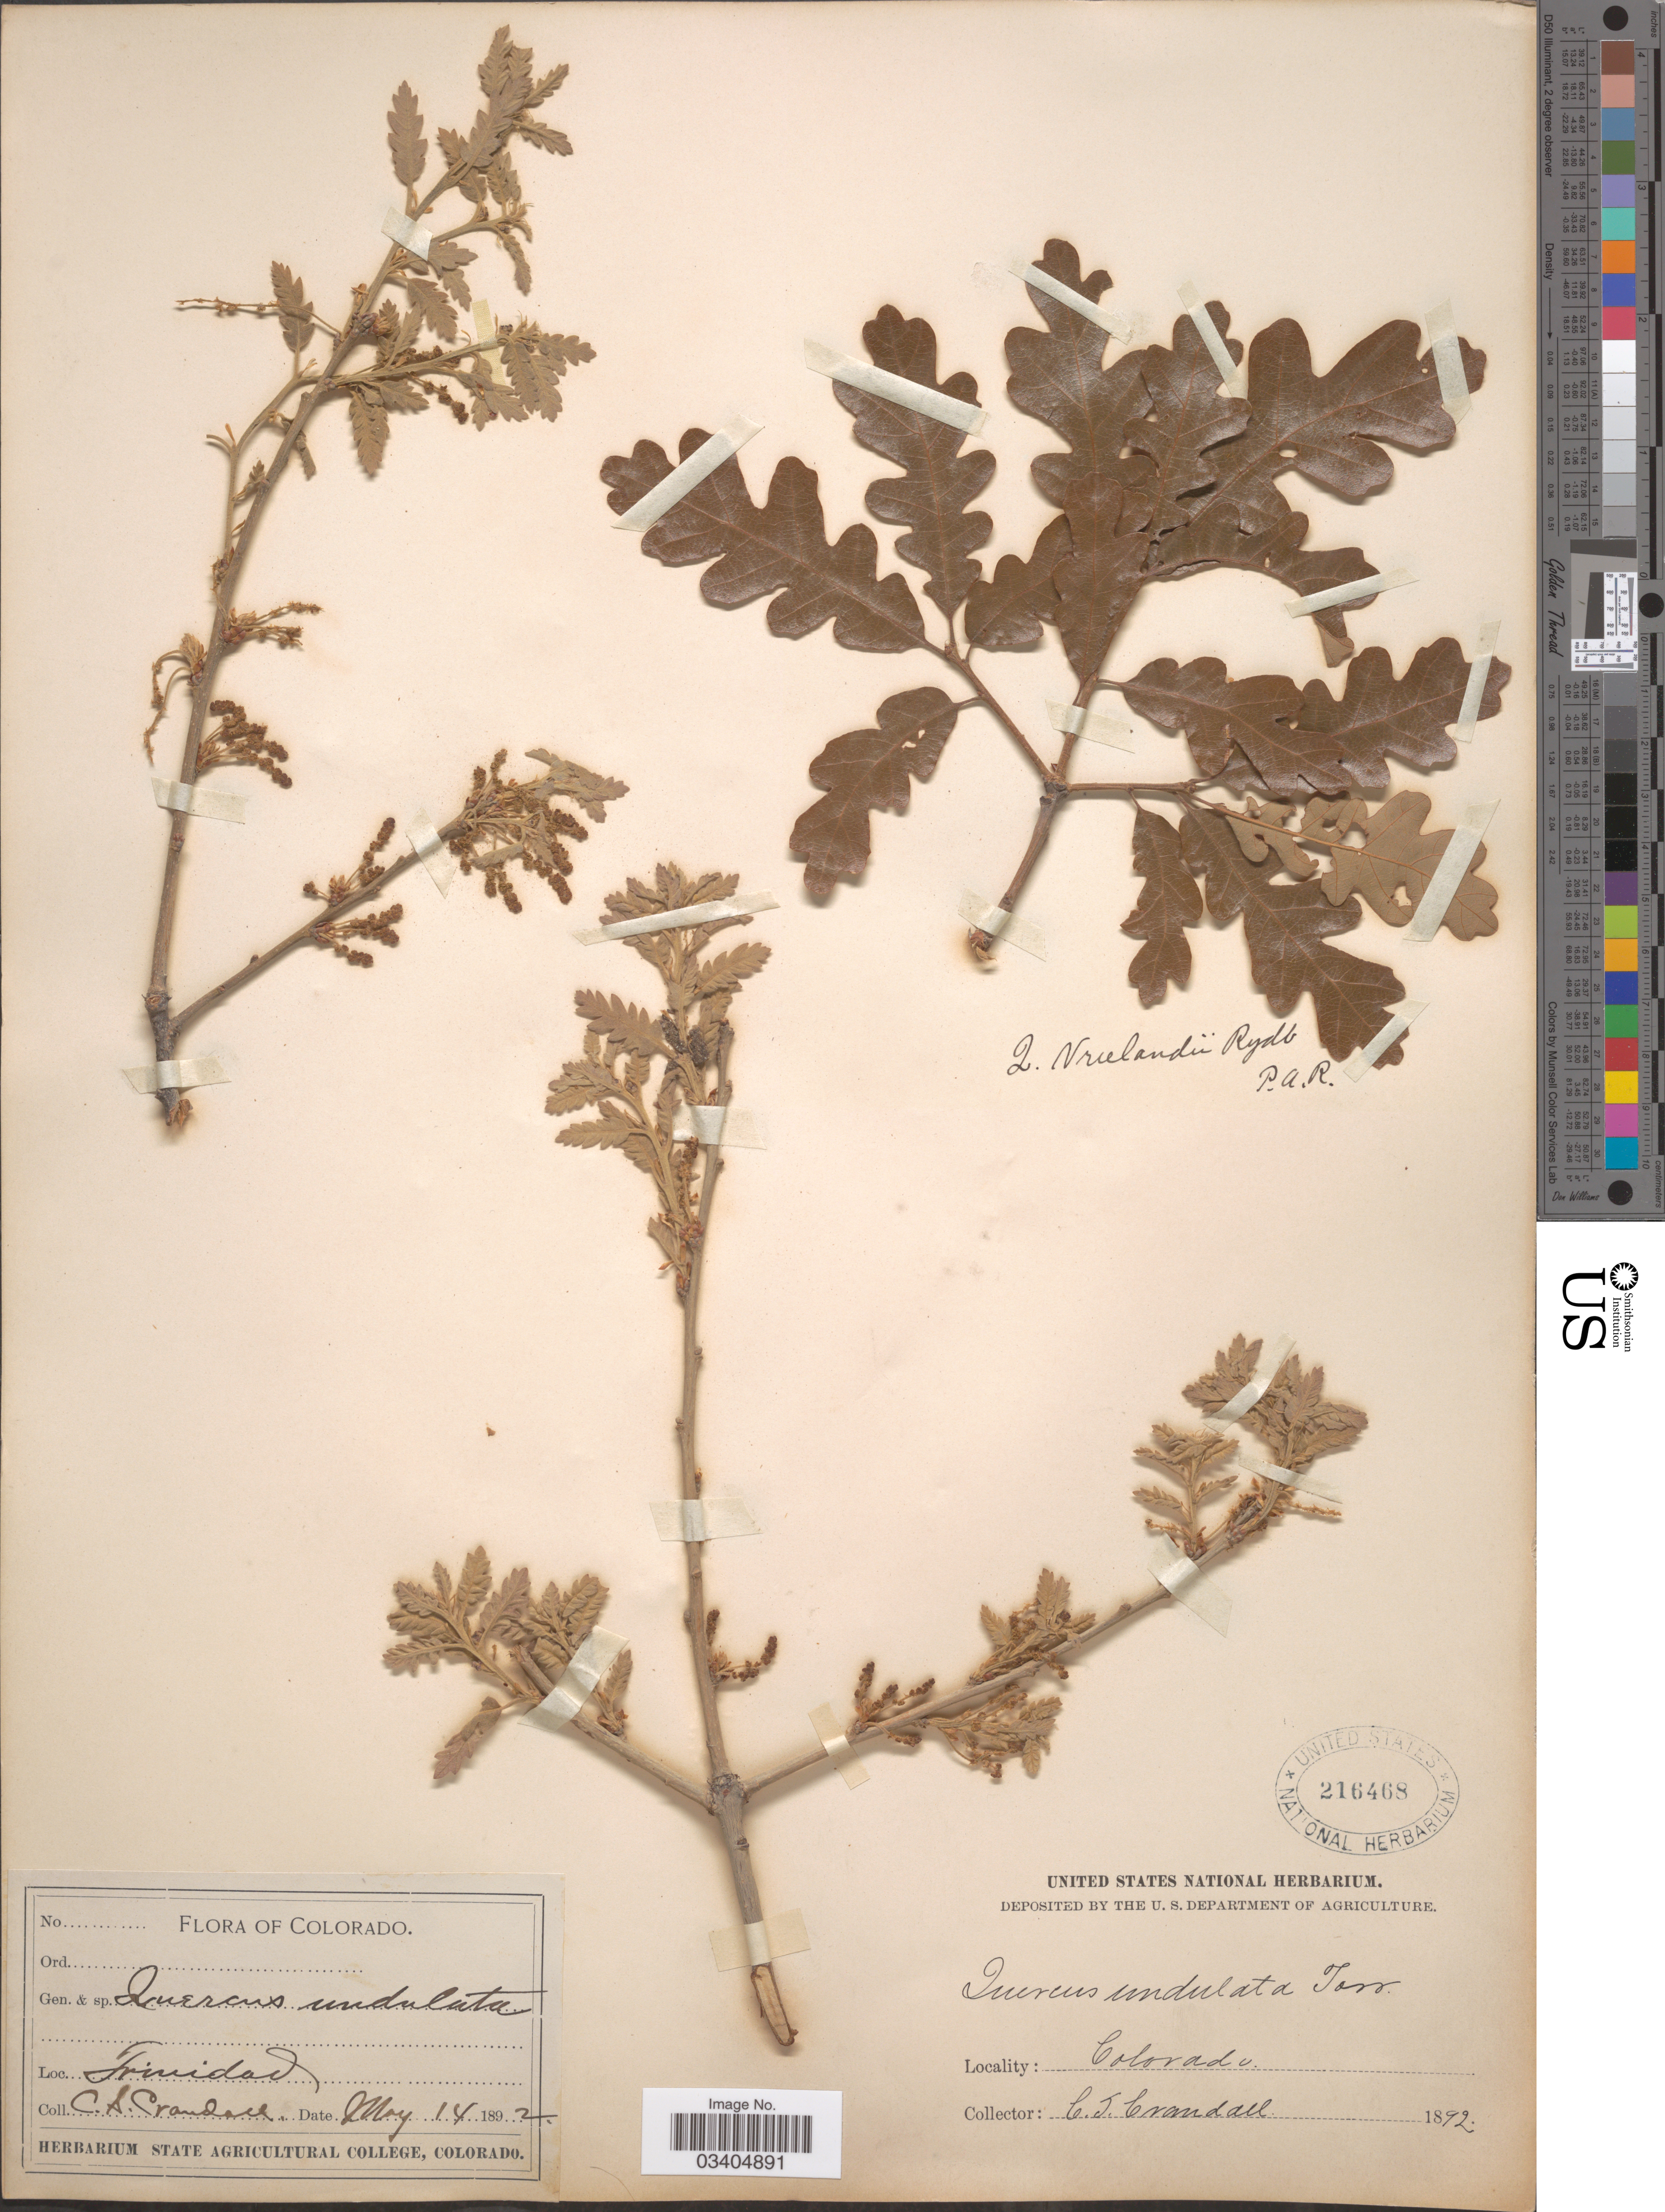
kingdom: Plantae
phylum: Tracheophyta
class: Magnoliopsida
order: Fagales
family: Fagaceae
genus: Quercus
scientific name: Quercus gambelii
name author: Nutt.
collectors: C. Crandall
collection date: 1892-05-14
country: United States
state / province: Colorado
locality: Trinidad.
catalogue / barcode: US 216468